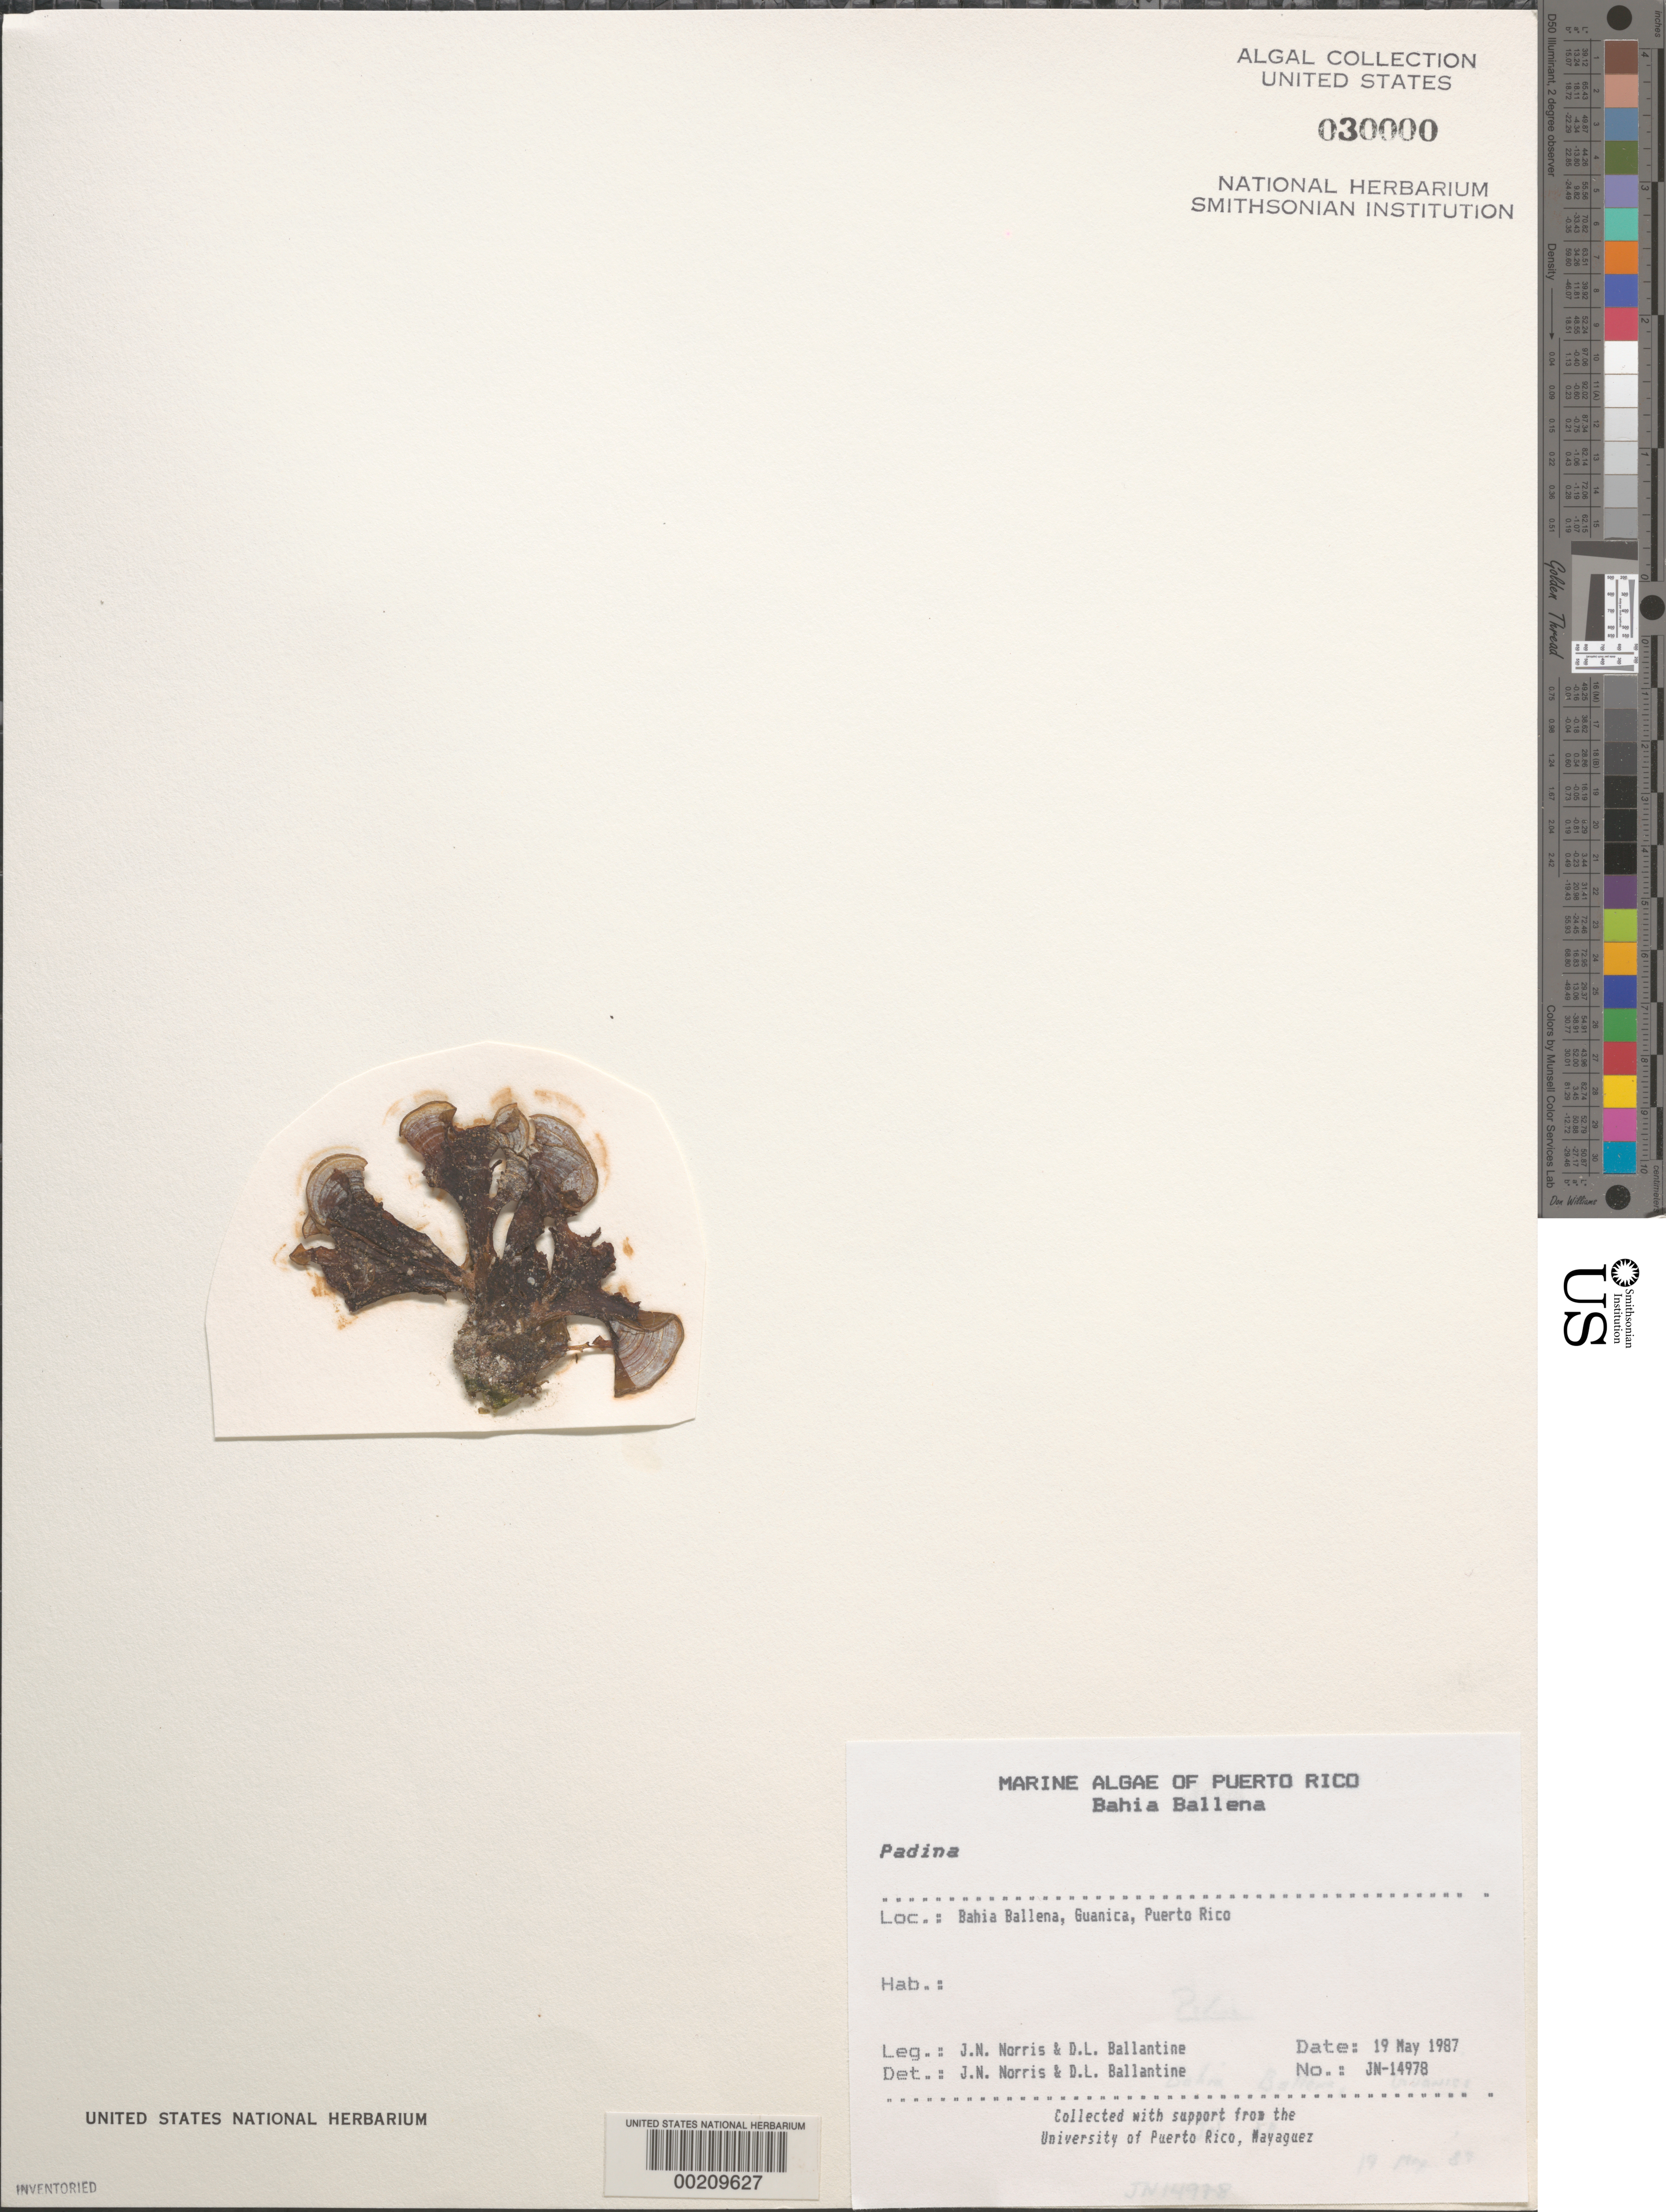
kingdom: Chromista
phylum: Ochrophyta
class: Phaeophyceae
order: Dictyotales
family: Dictyotaceae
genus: Padina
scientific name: Padina sp.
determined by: Norris, J. N.; Ballantine, D. L.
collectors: J. N. Norris & D.L. Ballantine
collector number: JN-14978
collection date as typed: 19 May 1987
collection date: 1987-05-19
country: Puerto Rico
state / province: Guanica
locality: Bahia Ballena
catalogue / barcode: US 30000